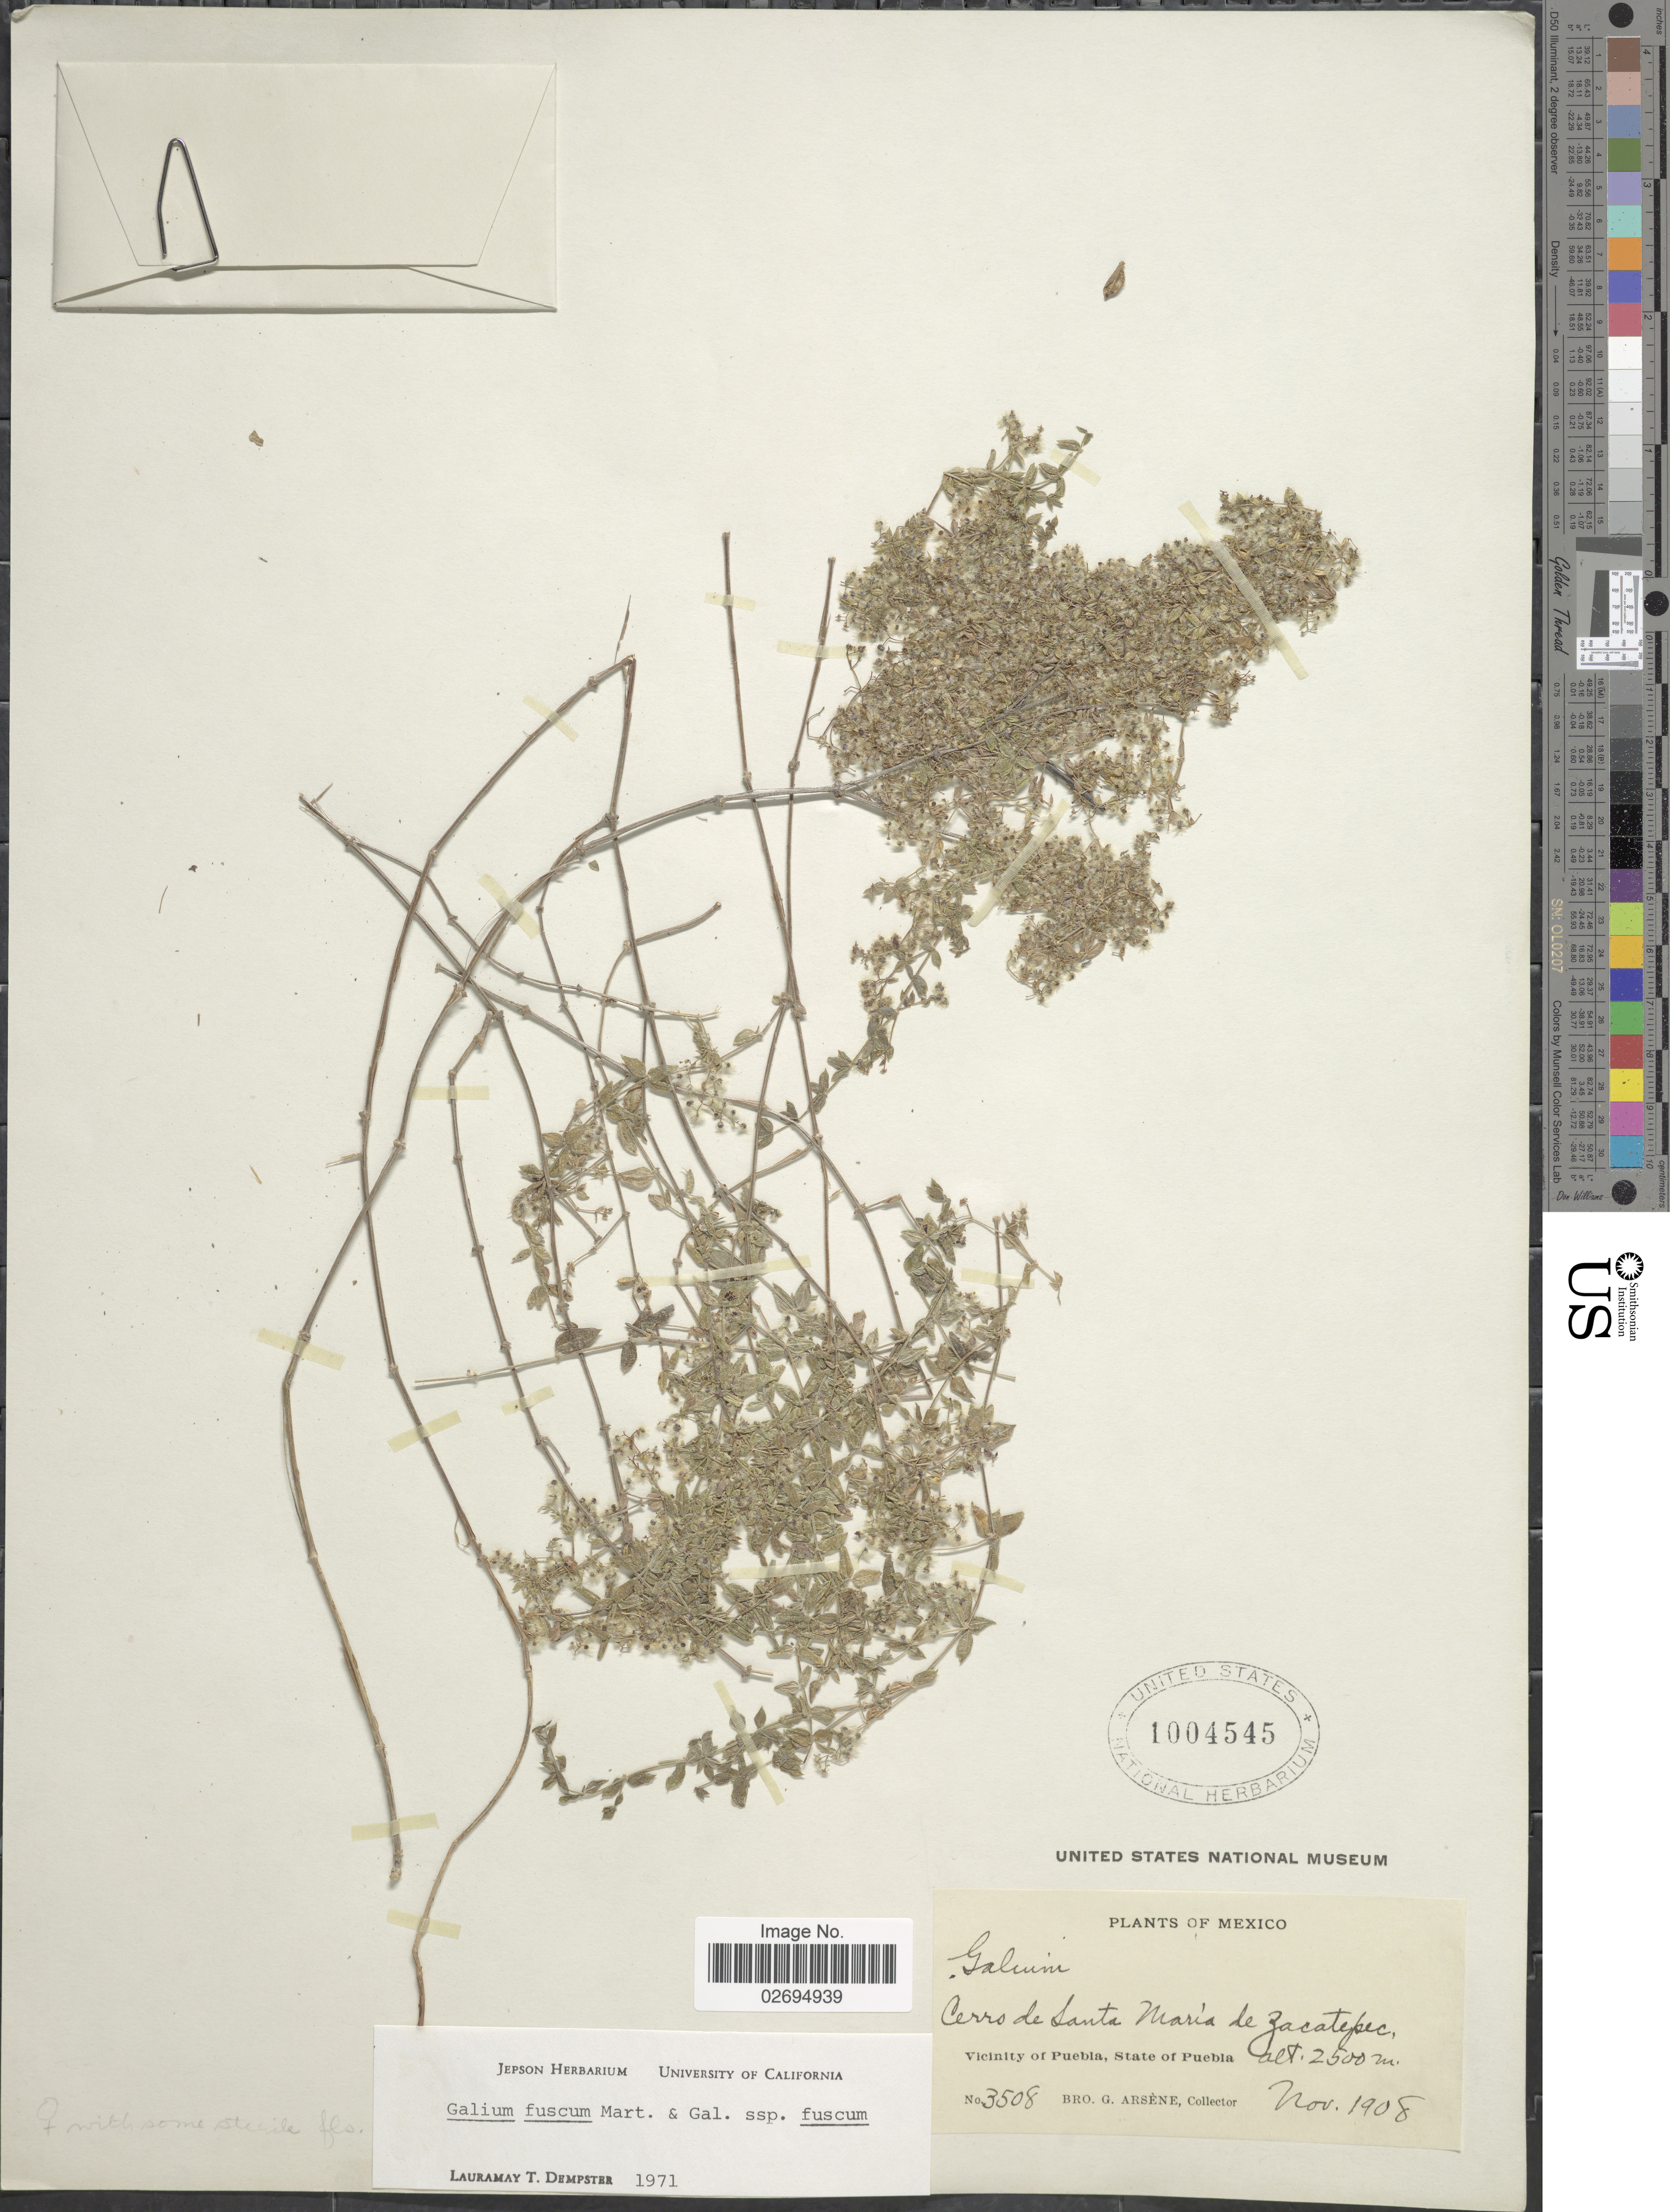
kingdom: Plantae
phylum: Tracheophyta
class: Magnoliopsida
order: Gentianales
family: Rubiaceae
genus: Galium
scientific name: Galium fuscum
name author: M. Martens & Galeotti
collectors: Bro. G. Arsène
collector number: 3508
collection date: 1908-11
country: Mexico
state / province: Puebla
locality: Cerro de Santa María de Zacatepec, Vicinity of Puebla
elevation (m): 2500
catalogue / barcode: US 1004545